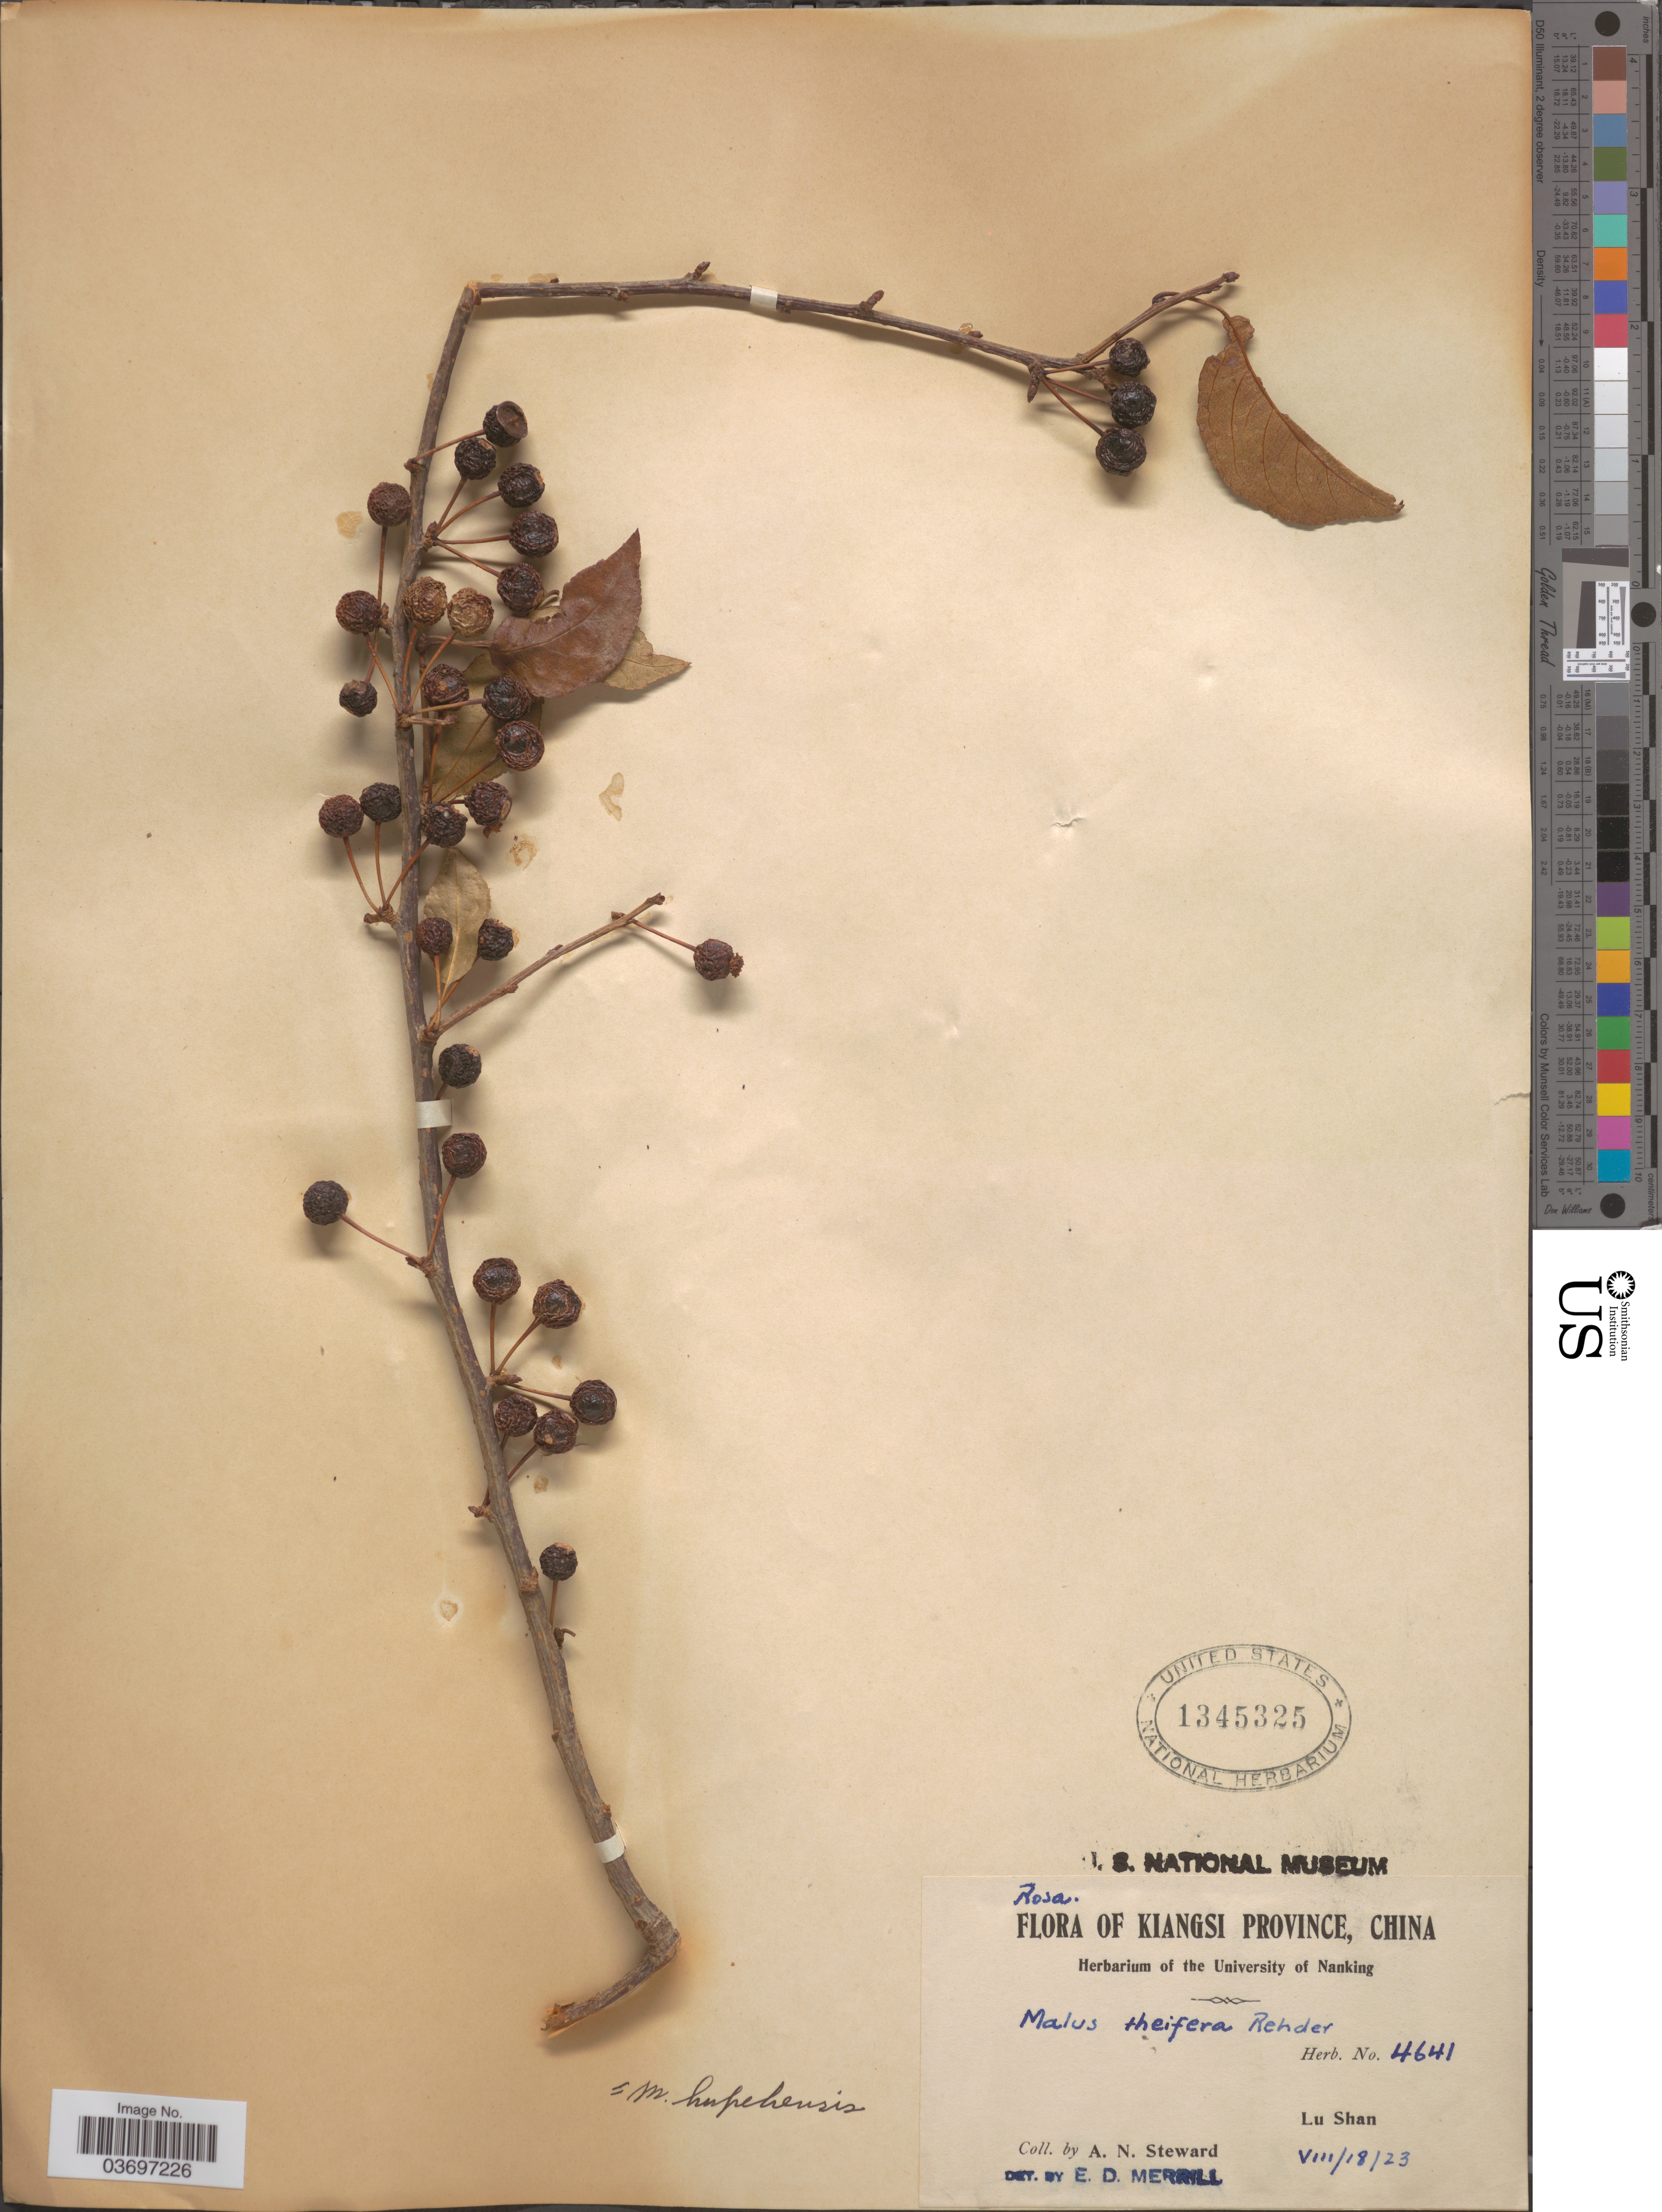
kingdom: Plantae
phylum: Tracheophyta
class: Magnoliopsida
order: Rosales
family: Rosaceae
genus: Malus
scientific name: Malus hupehensis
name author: (Pamp.) Rehder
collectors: A. N. Steward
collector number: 4641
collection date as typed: Transcribed d/m/y: 18/8/23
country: China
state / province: Jiangxi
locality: Kiangsi Province. Lu Shan.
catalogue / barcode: US 1345325